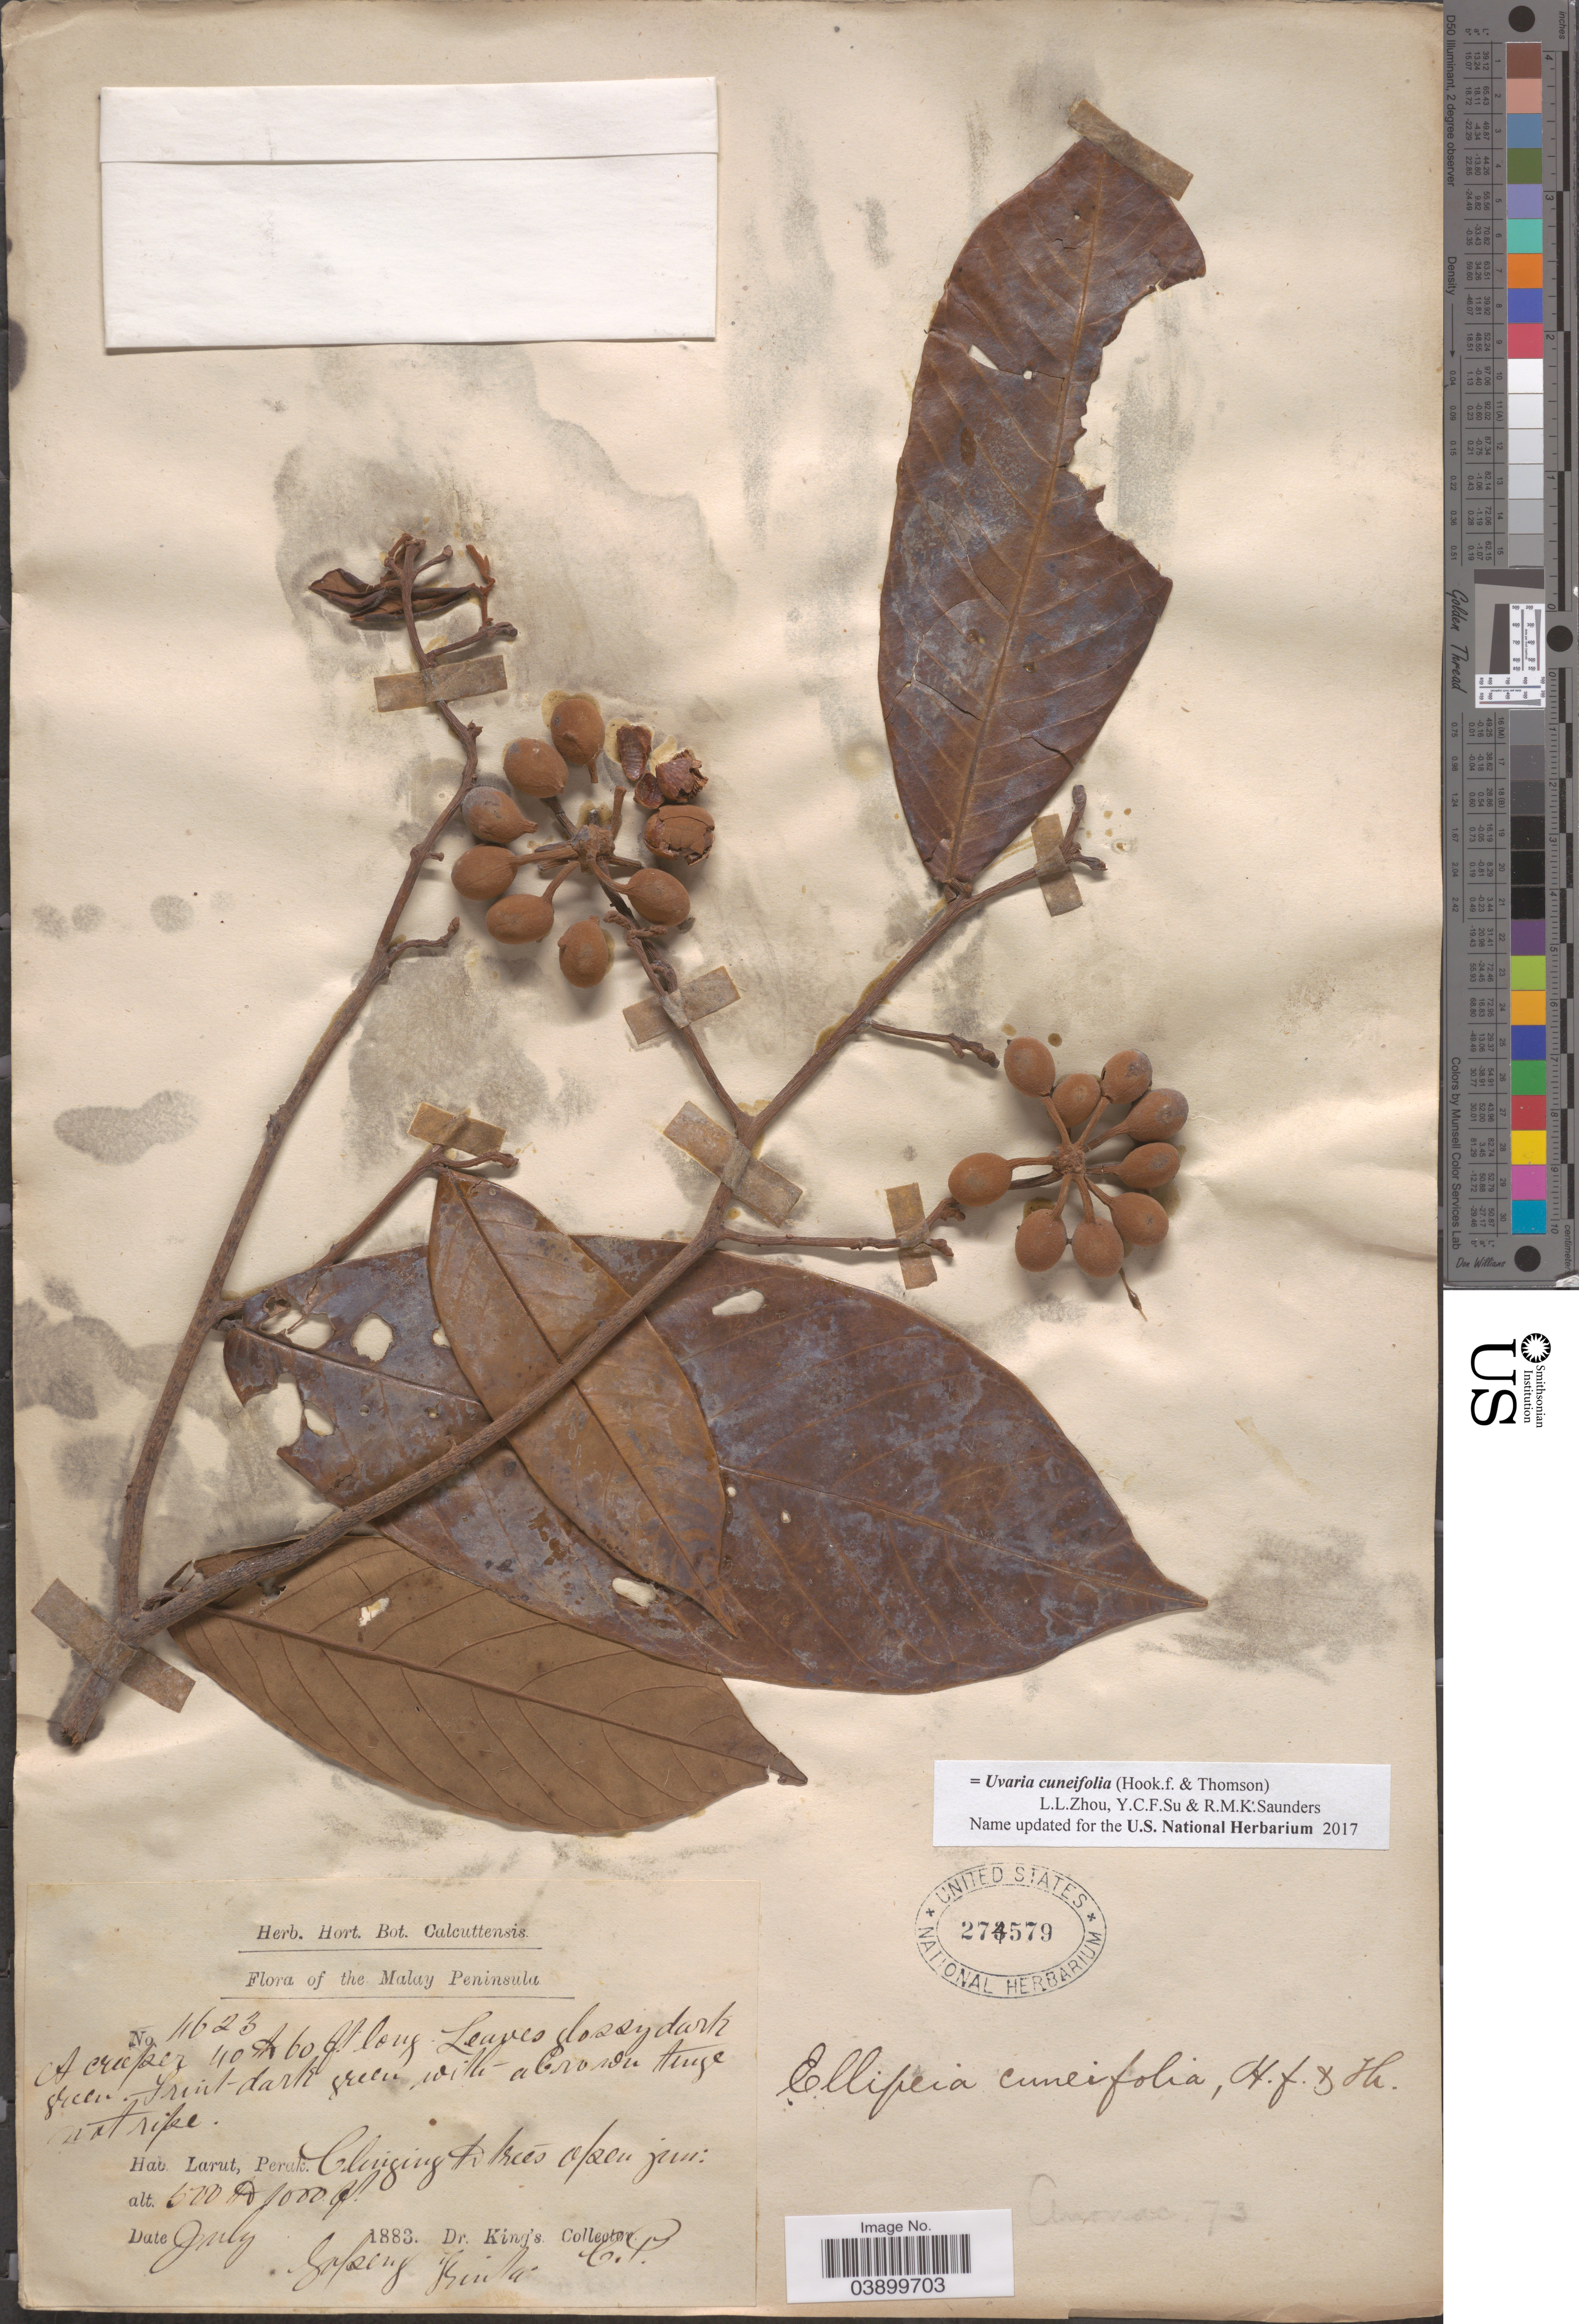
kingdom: Plantae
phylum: Tracheophyta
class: Magnoliopsida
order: Magnoliales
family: Annonaceae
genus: Uvaria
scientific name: Uvaria cuneifolia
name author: (Hook. f. & Thomson) L.L. Zhou et al.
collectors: Dr. King's collector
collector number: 4623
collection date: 1883-07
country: Malaysia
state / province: Perak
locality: The Malay Peninsula. Larut, Perak. Clinging to trees open jun. Gopeng Srinta C.P.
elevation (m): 152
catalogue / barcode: US 274579